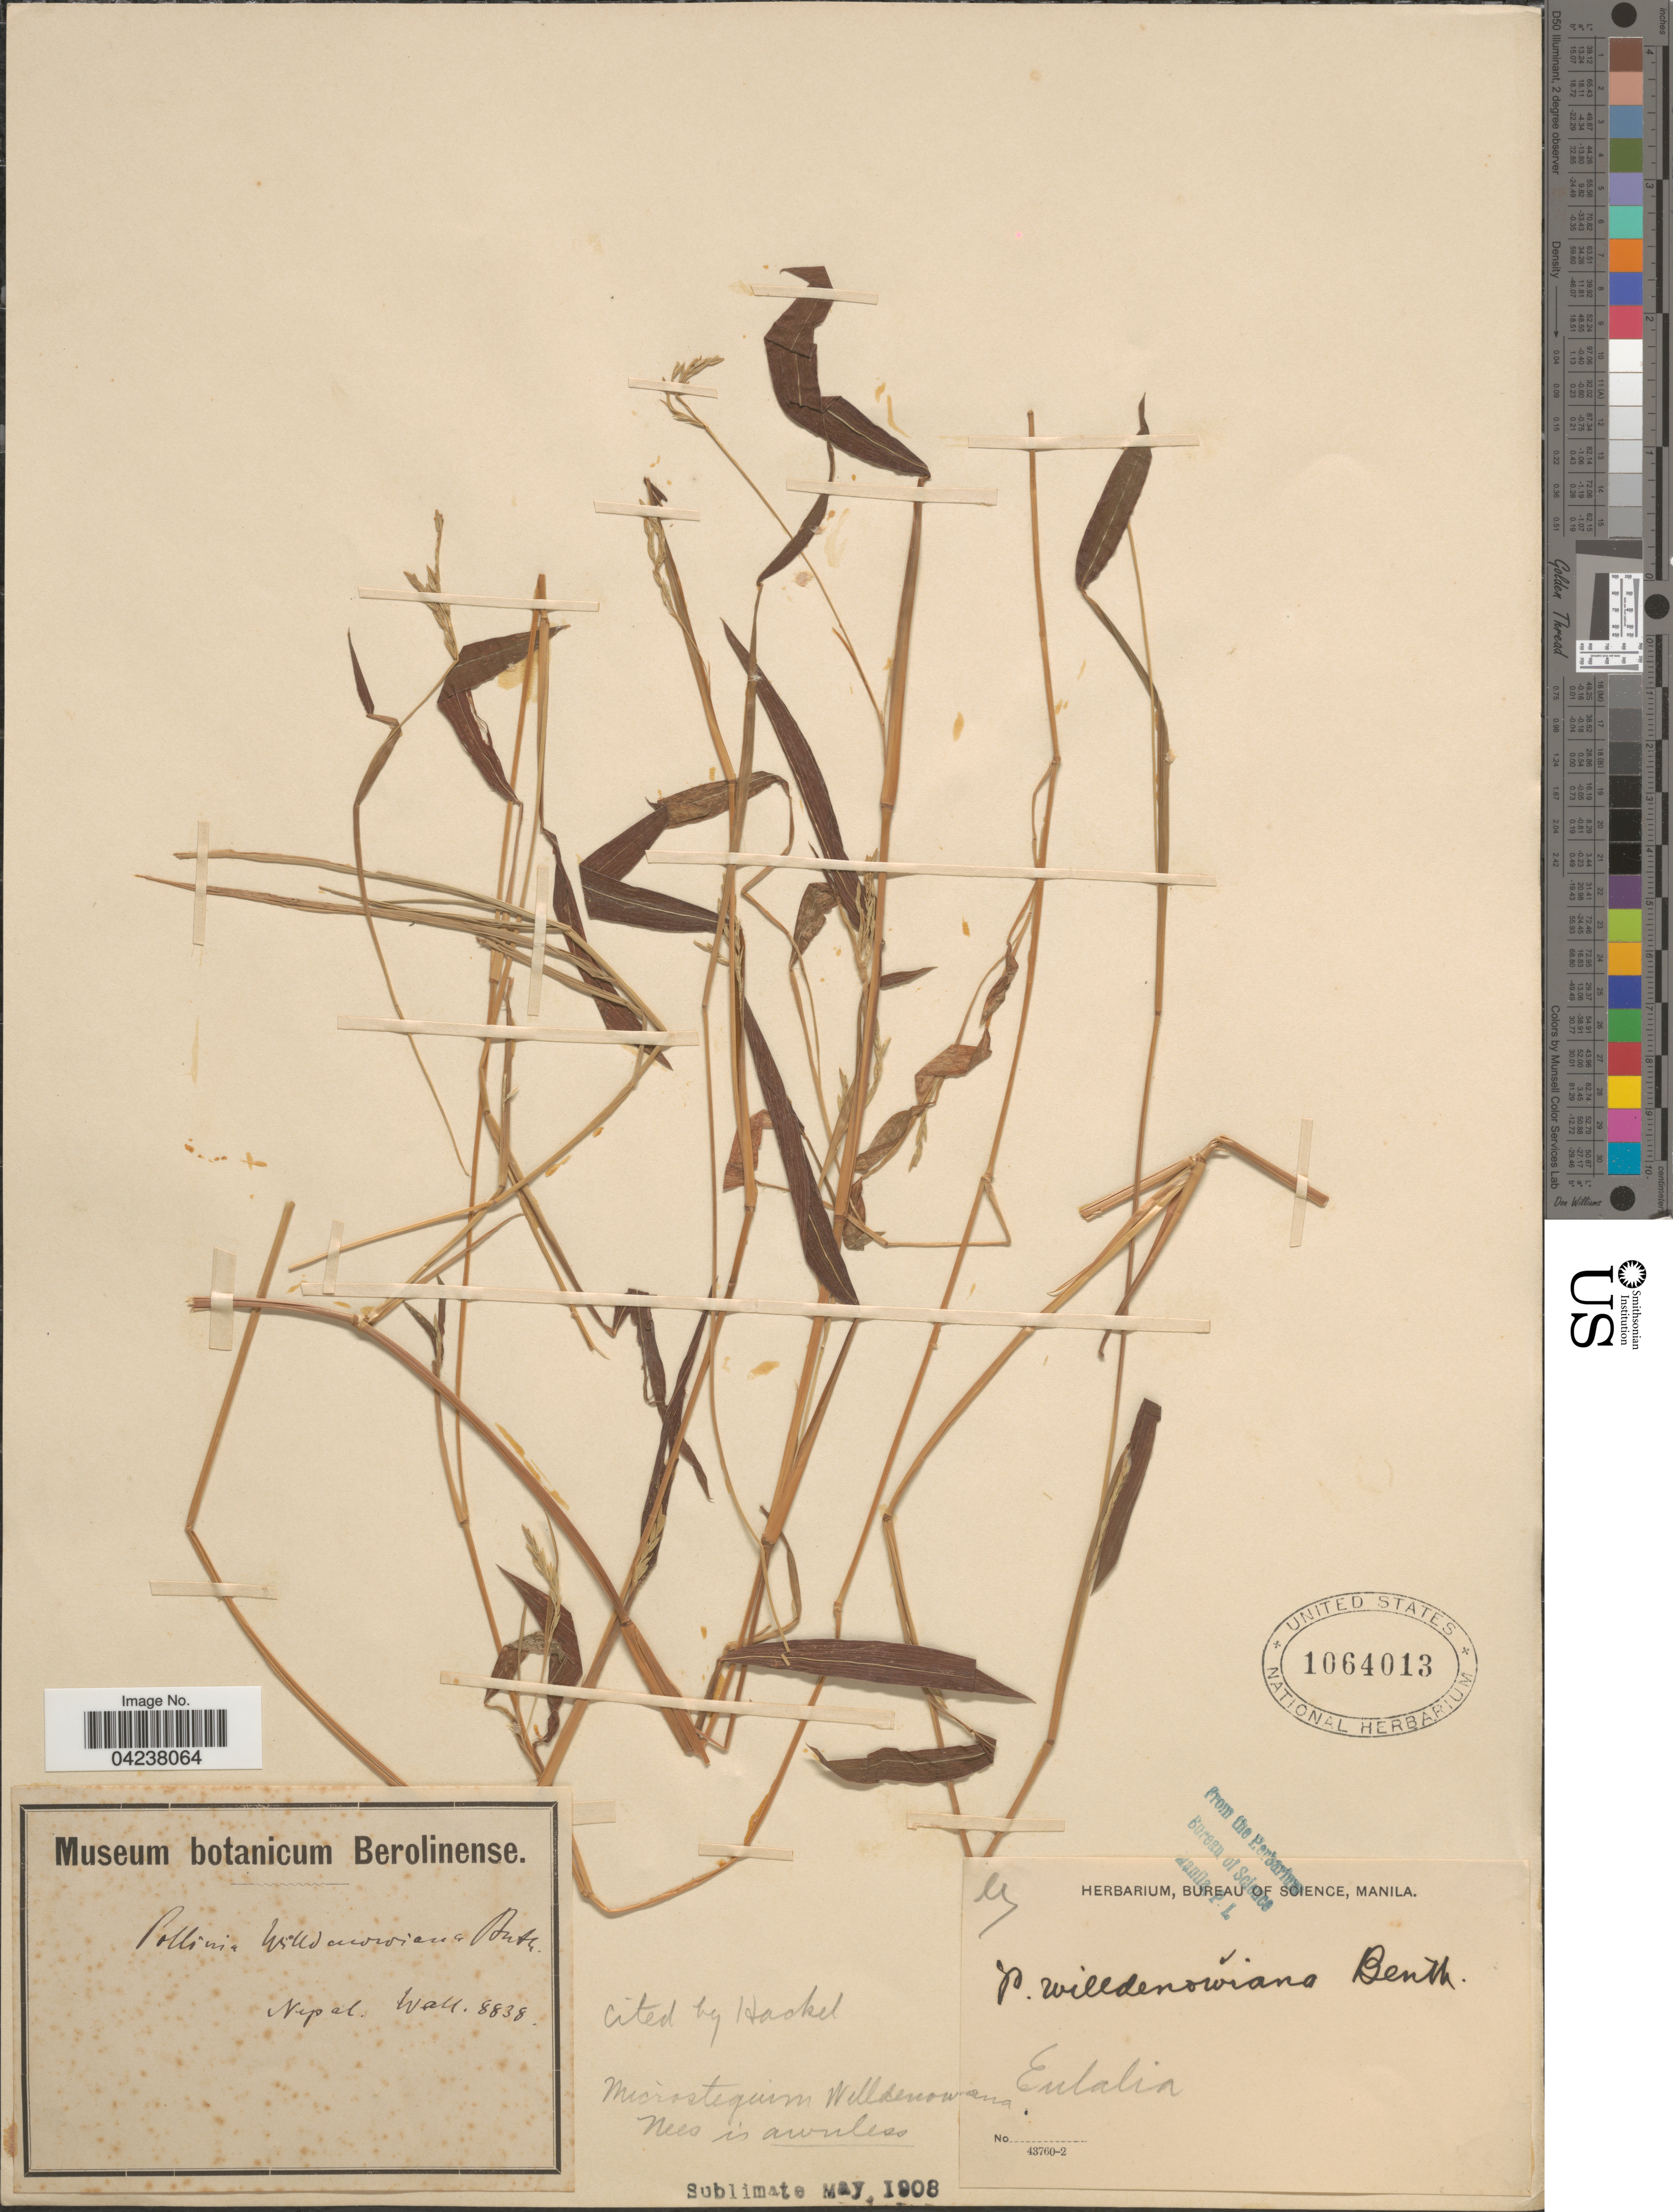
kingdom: Plantae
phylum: Tracheophyta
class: Liliopsida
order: Poales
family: Poaceae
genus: Microstegium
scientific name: Microstegium vimineum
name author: (Trin.) A. Camus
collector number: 8838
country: Nepal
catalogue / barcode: US 1064013